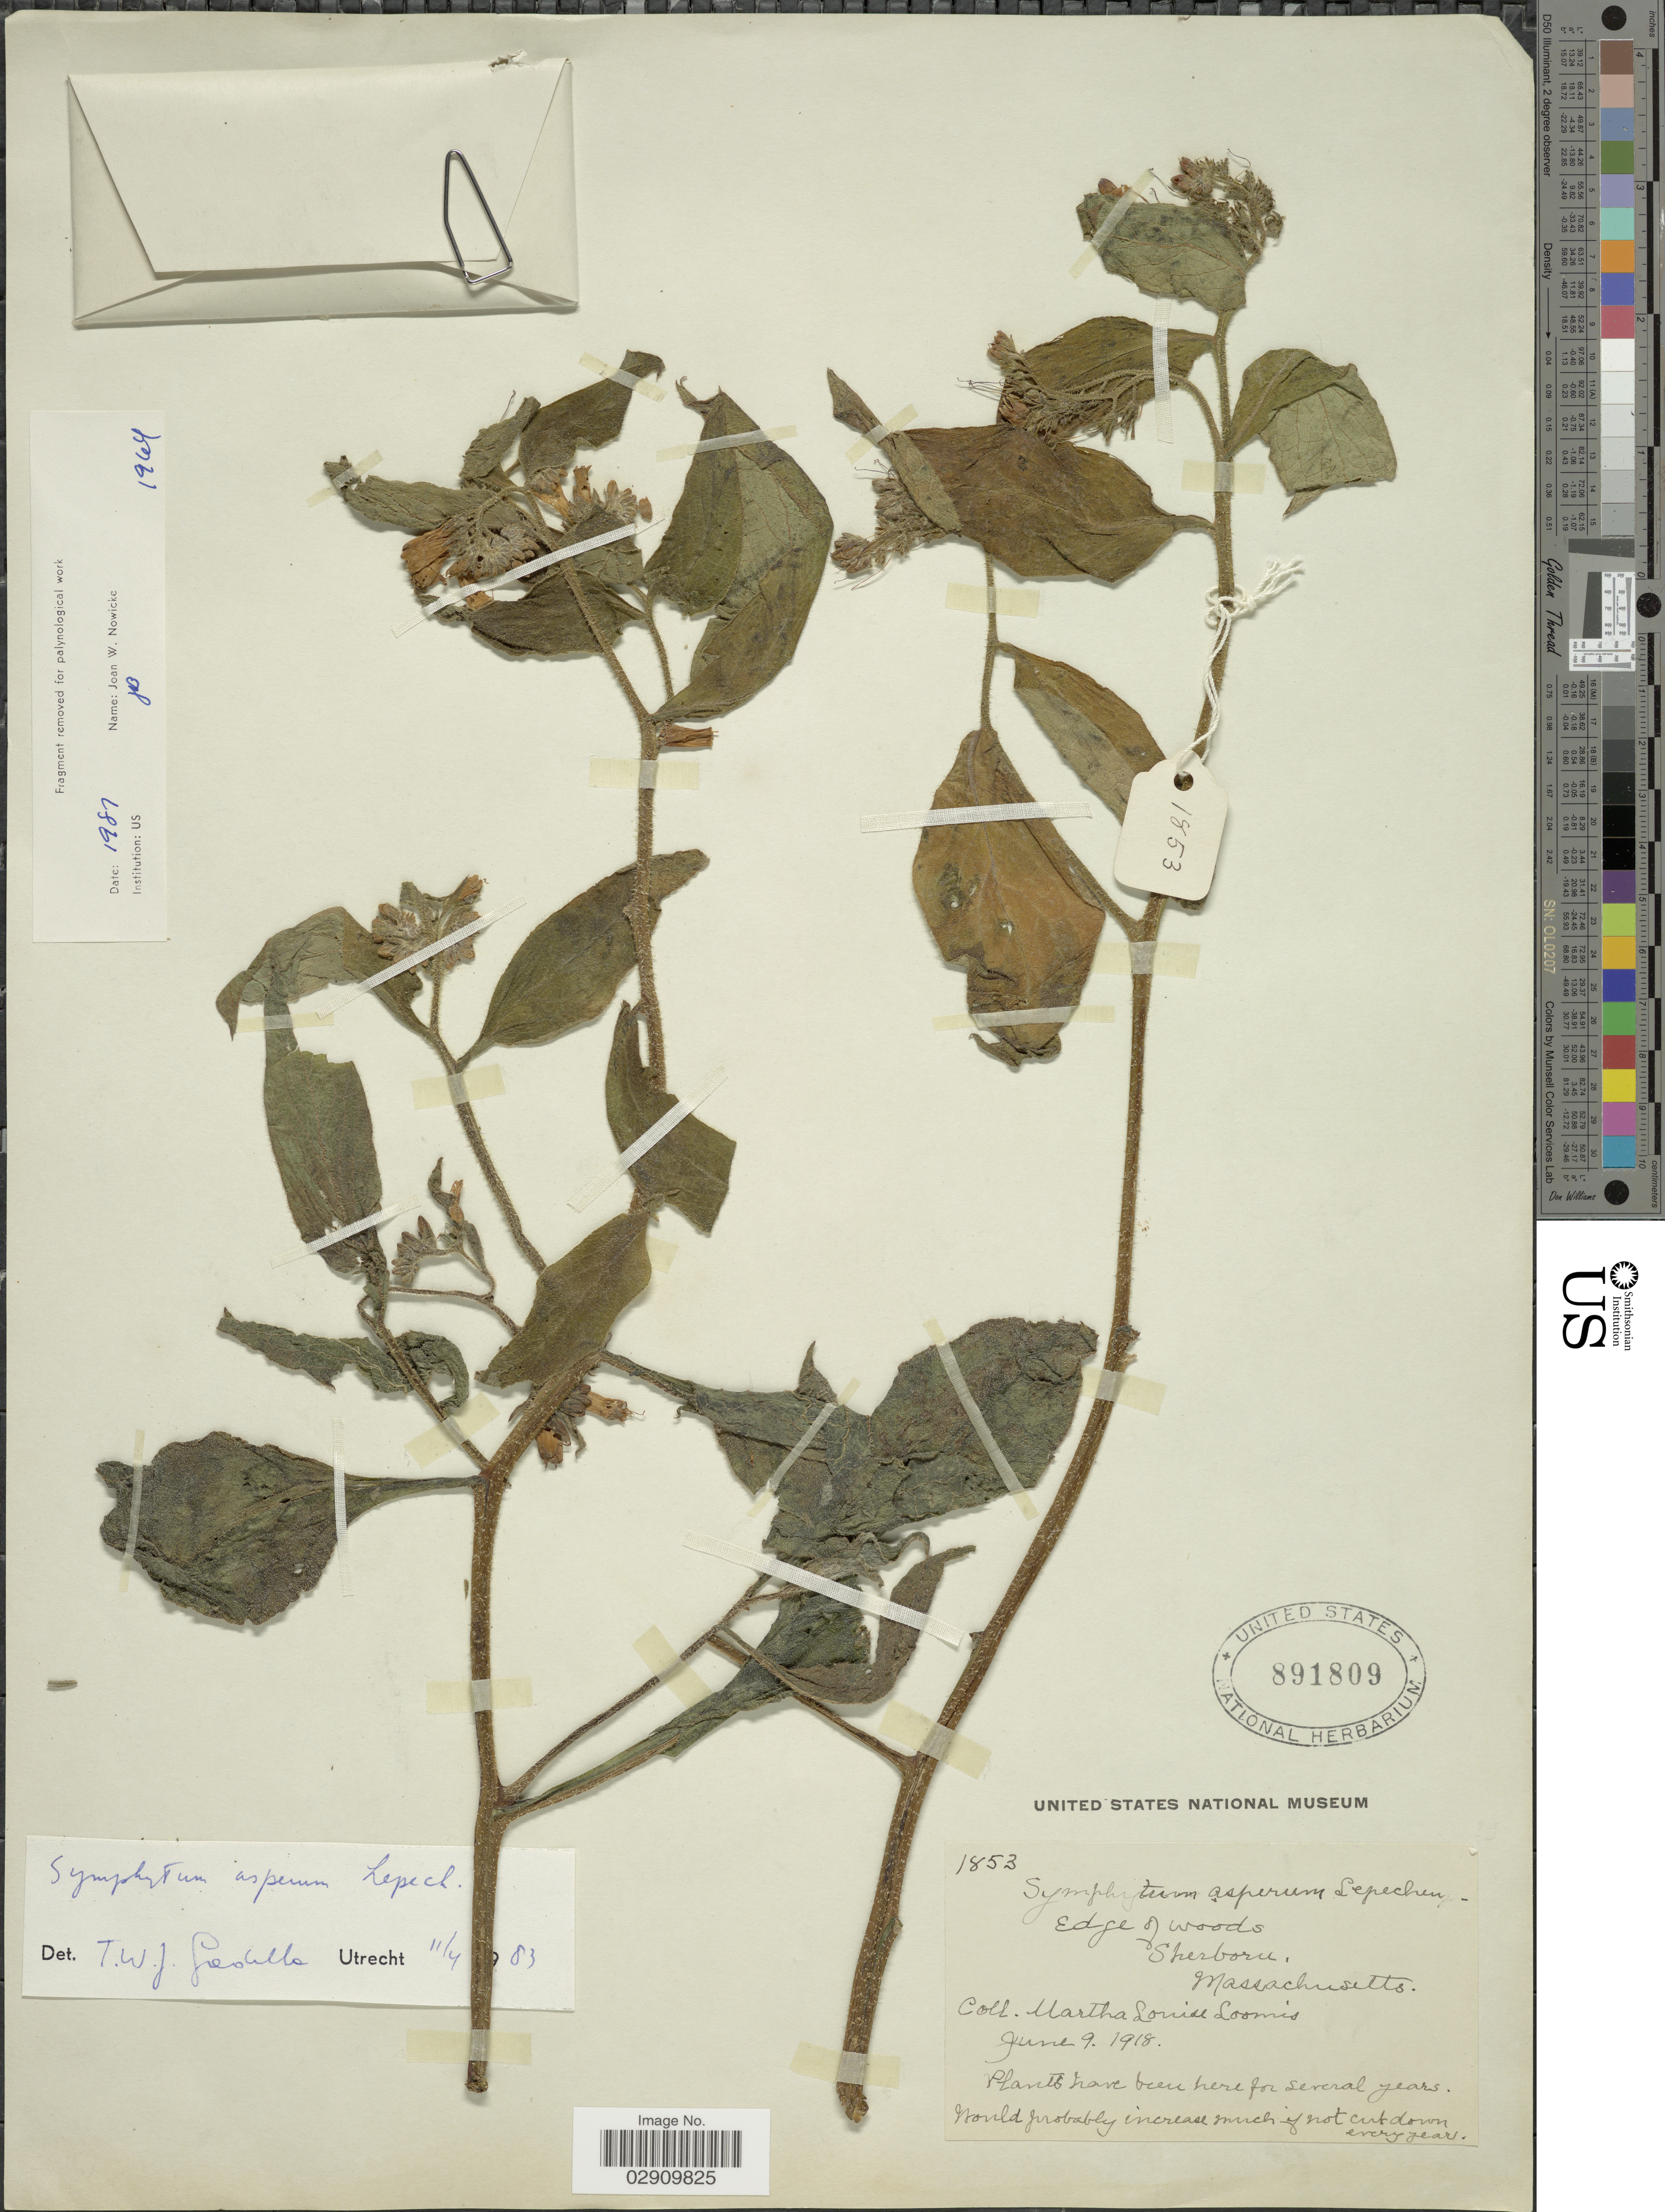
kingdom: Plantae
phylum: Tracheophyta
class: Magnoliopsida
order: Boraginales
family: Boraginaceae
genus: Symphytum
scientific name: Symphytum asperrimum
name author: Donn ex Sims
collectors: M. L. Loomis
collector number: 1853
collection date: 1918-06-09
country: United States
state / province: Massachusetts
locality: Edge of woods, Sherboru.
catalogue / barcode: US 891809